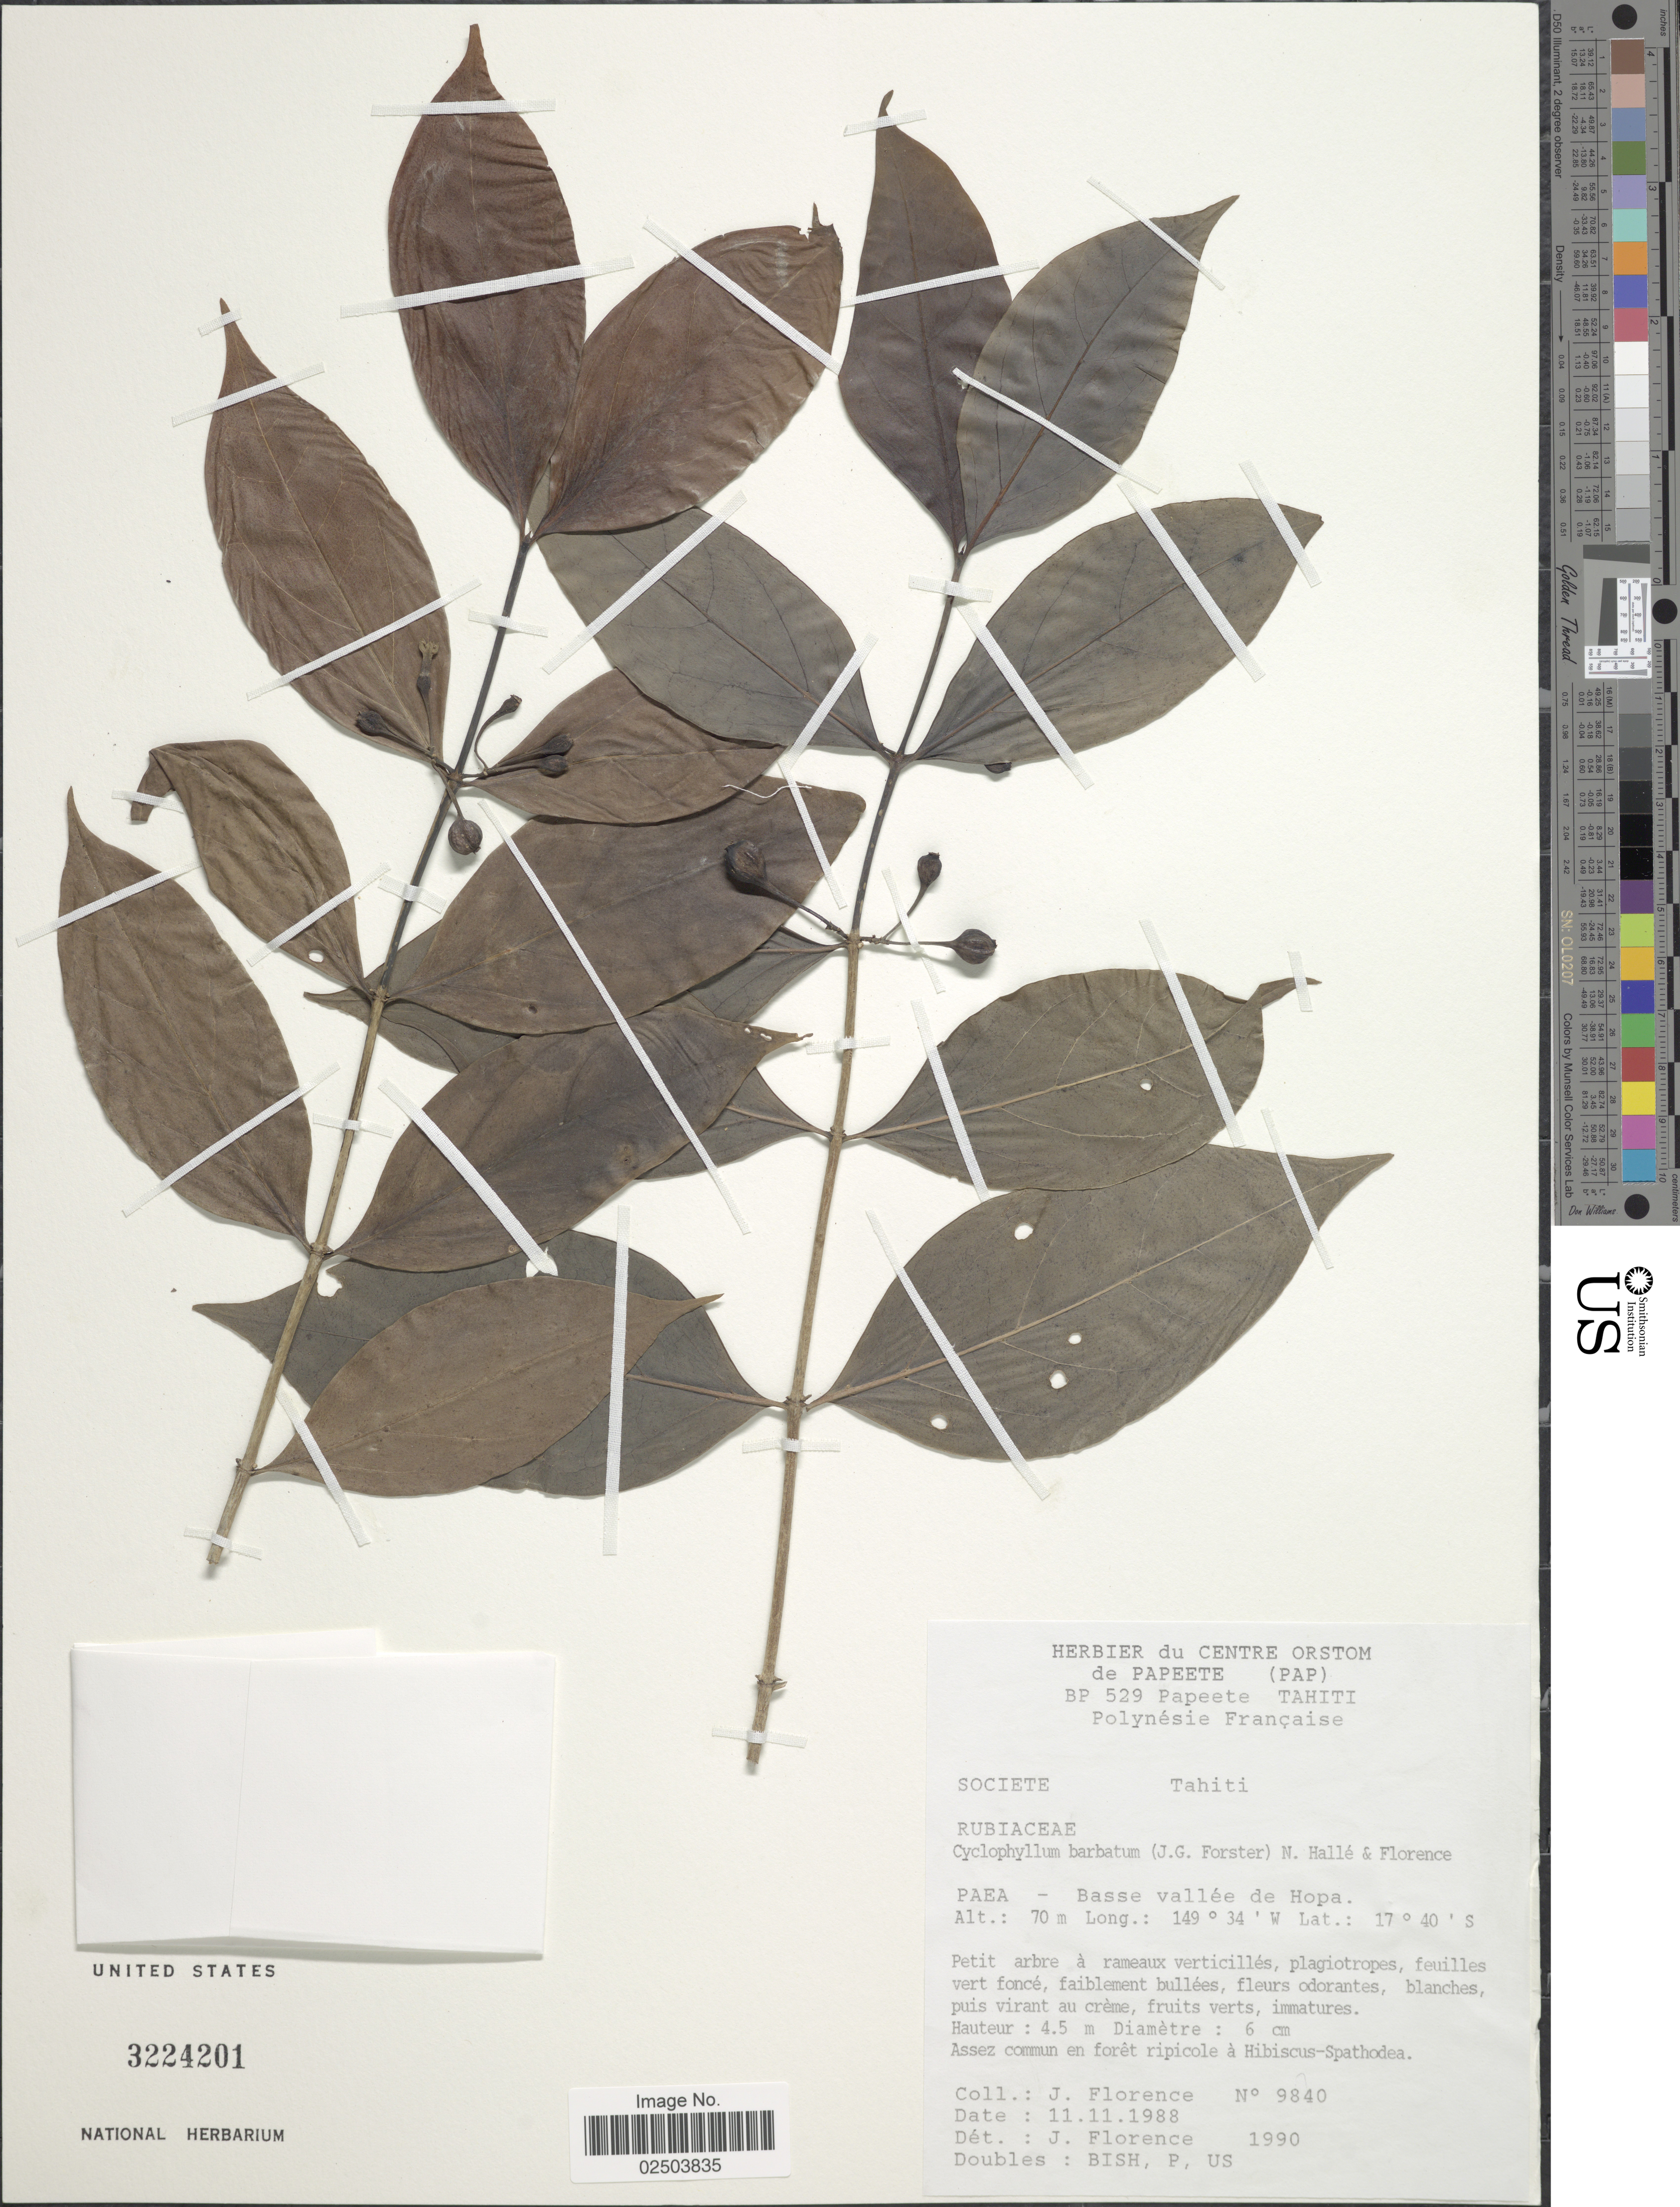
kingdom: Plantae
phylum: Tracheophyta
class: Magnoliopsida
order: Gentianales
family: Rubiaceae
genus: Cyclophyllum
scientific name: Cyclophyllum barbatum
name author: (G. Forst.) N. Hallé & J. Florence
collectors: J. Florence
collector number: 9840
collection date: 1988-11-11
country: French Polynesia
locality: Societe, Tahiti. Paea- Basse vallee de Hopa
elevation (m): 70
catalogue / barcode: US 3224201